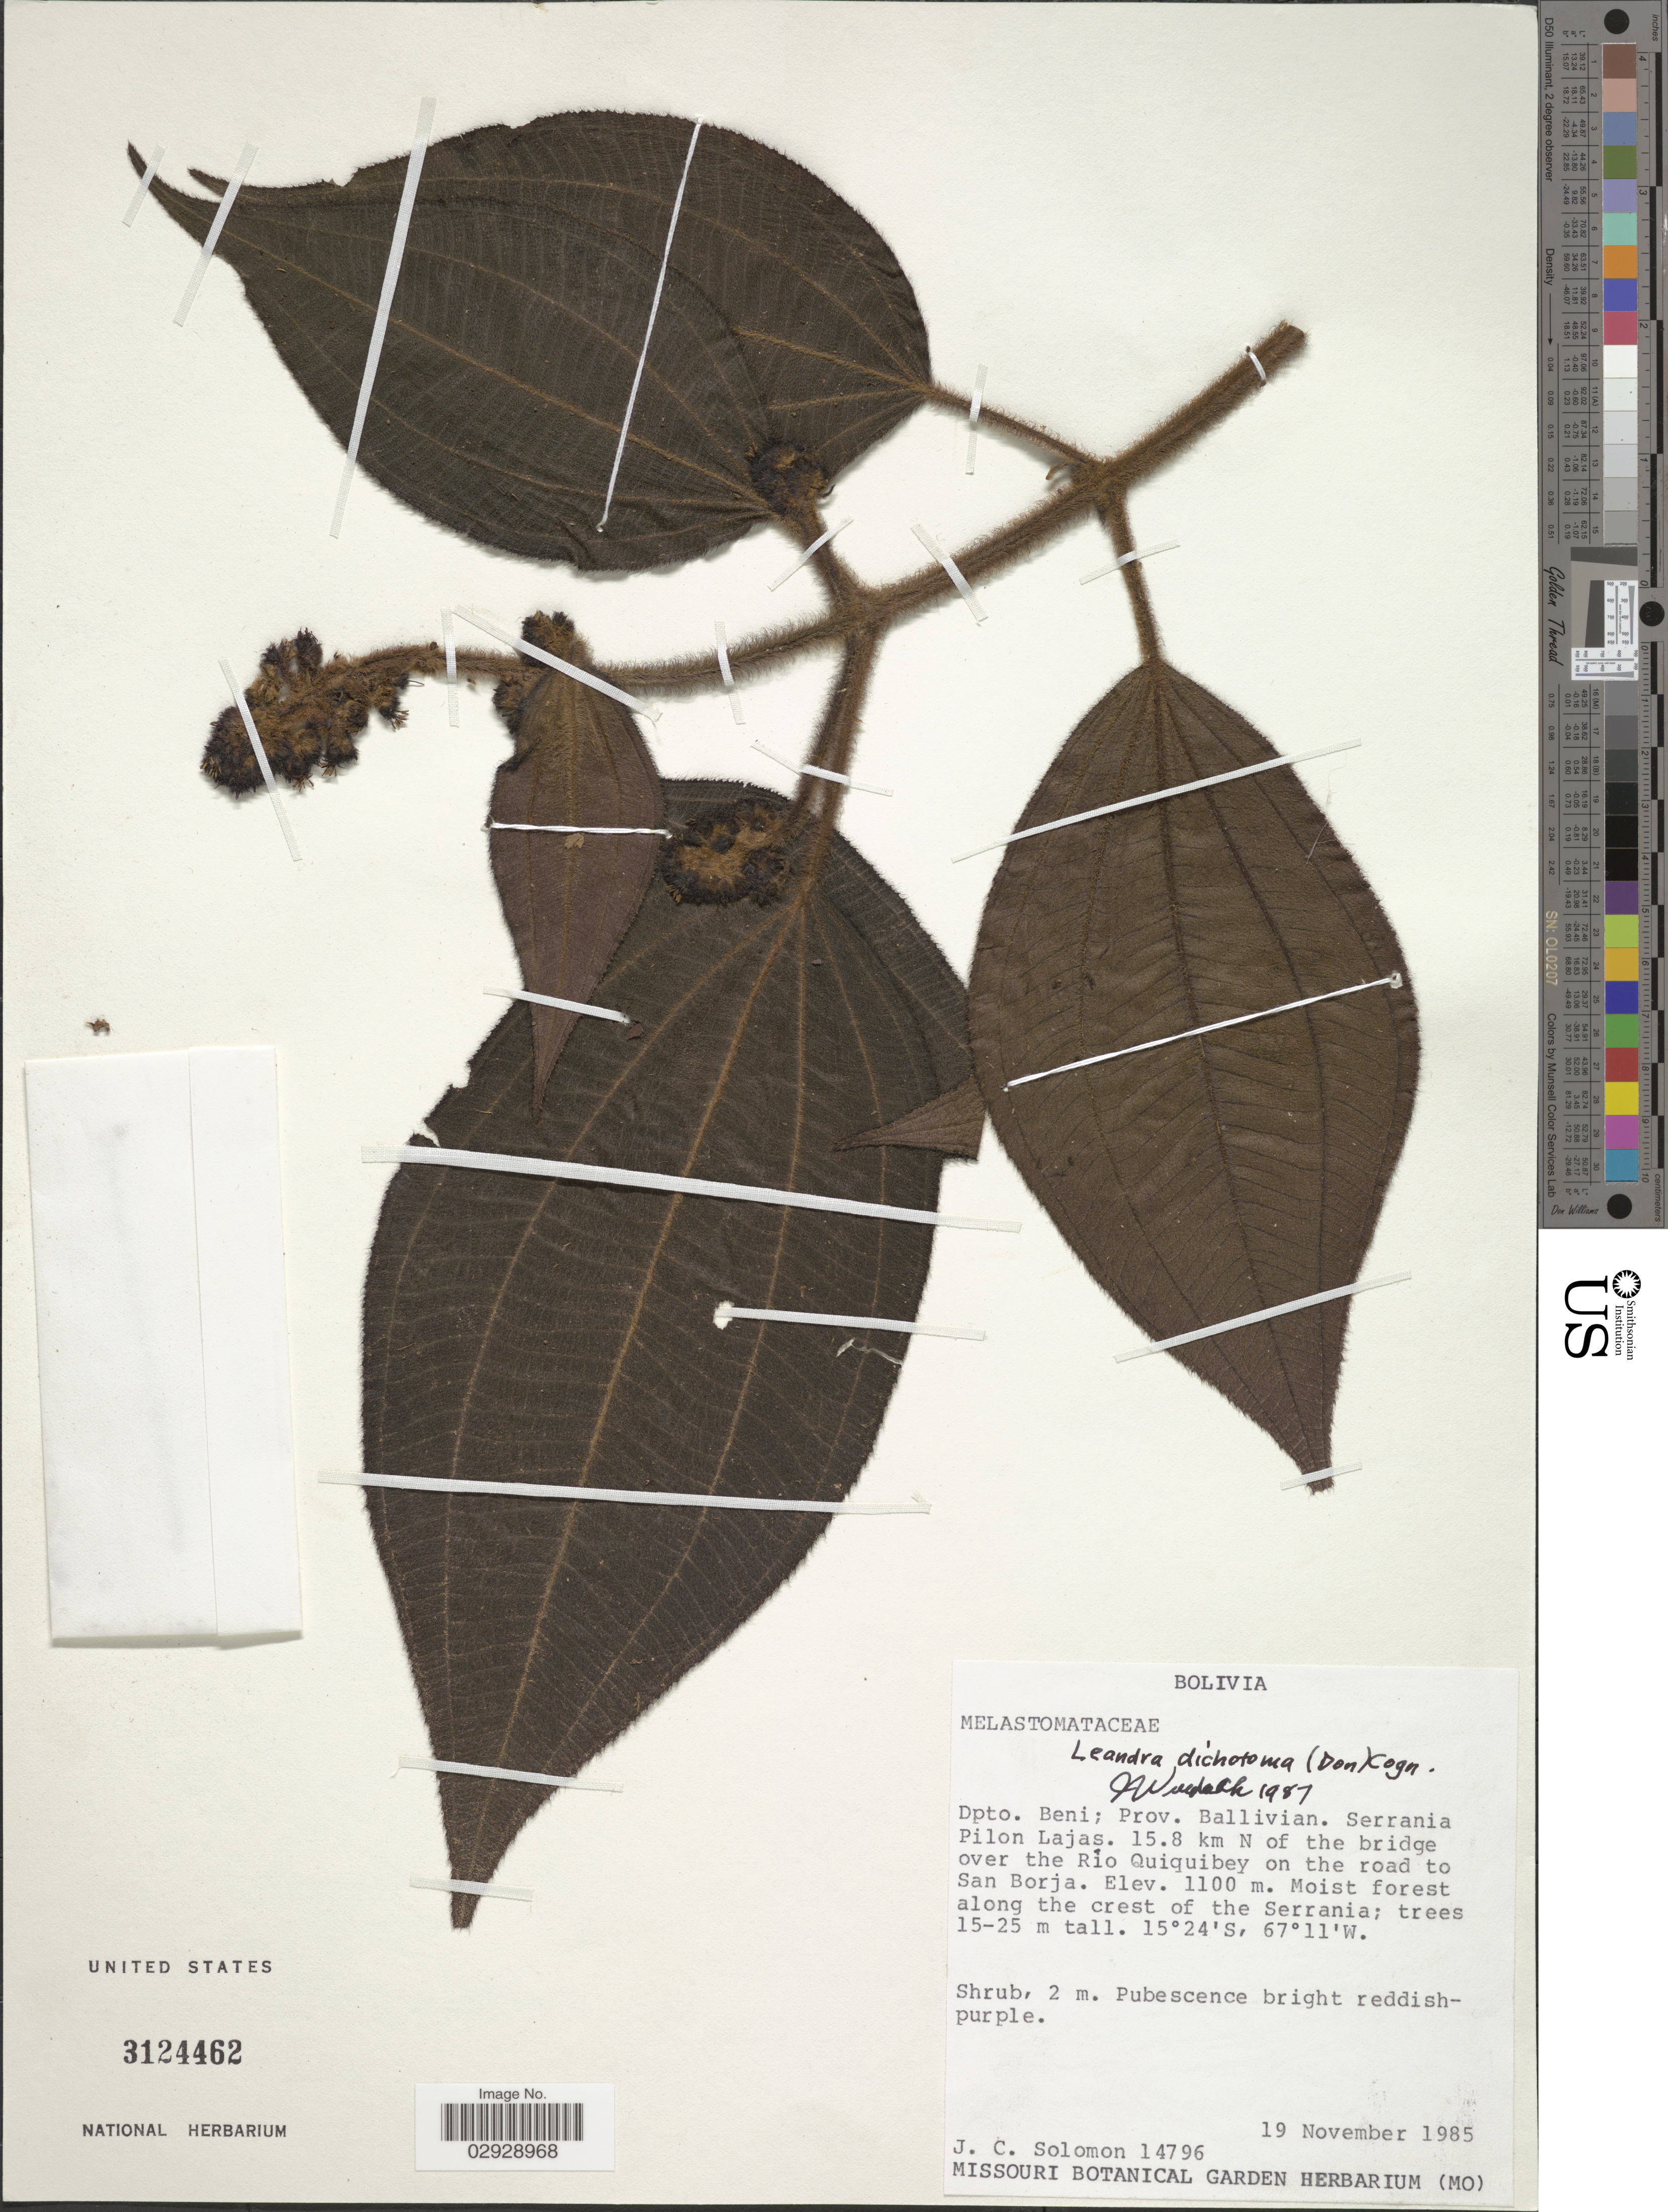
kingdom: Plantae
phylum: Tracheophyta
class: Magnoliopsida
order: Myrtales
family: Melastomataceae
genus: Leandra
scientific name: Leandra dichotoma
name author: (D. Don) Cogn.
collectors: J. C. Solomon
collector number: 14796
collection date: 1985-11-19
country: Bolivia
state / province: Beni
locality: Dpto. Beni; Prov. Ballivian. Serrania Pilon Lajas. 15.8 km N of the bridge over the Río Quiquibey on the road to San Borja. Along the crest of the Serrania.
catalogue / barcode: US 3124462